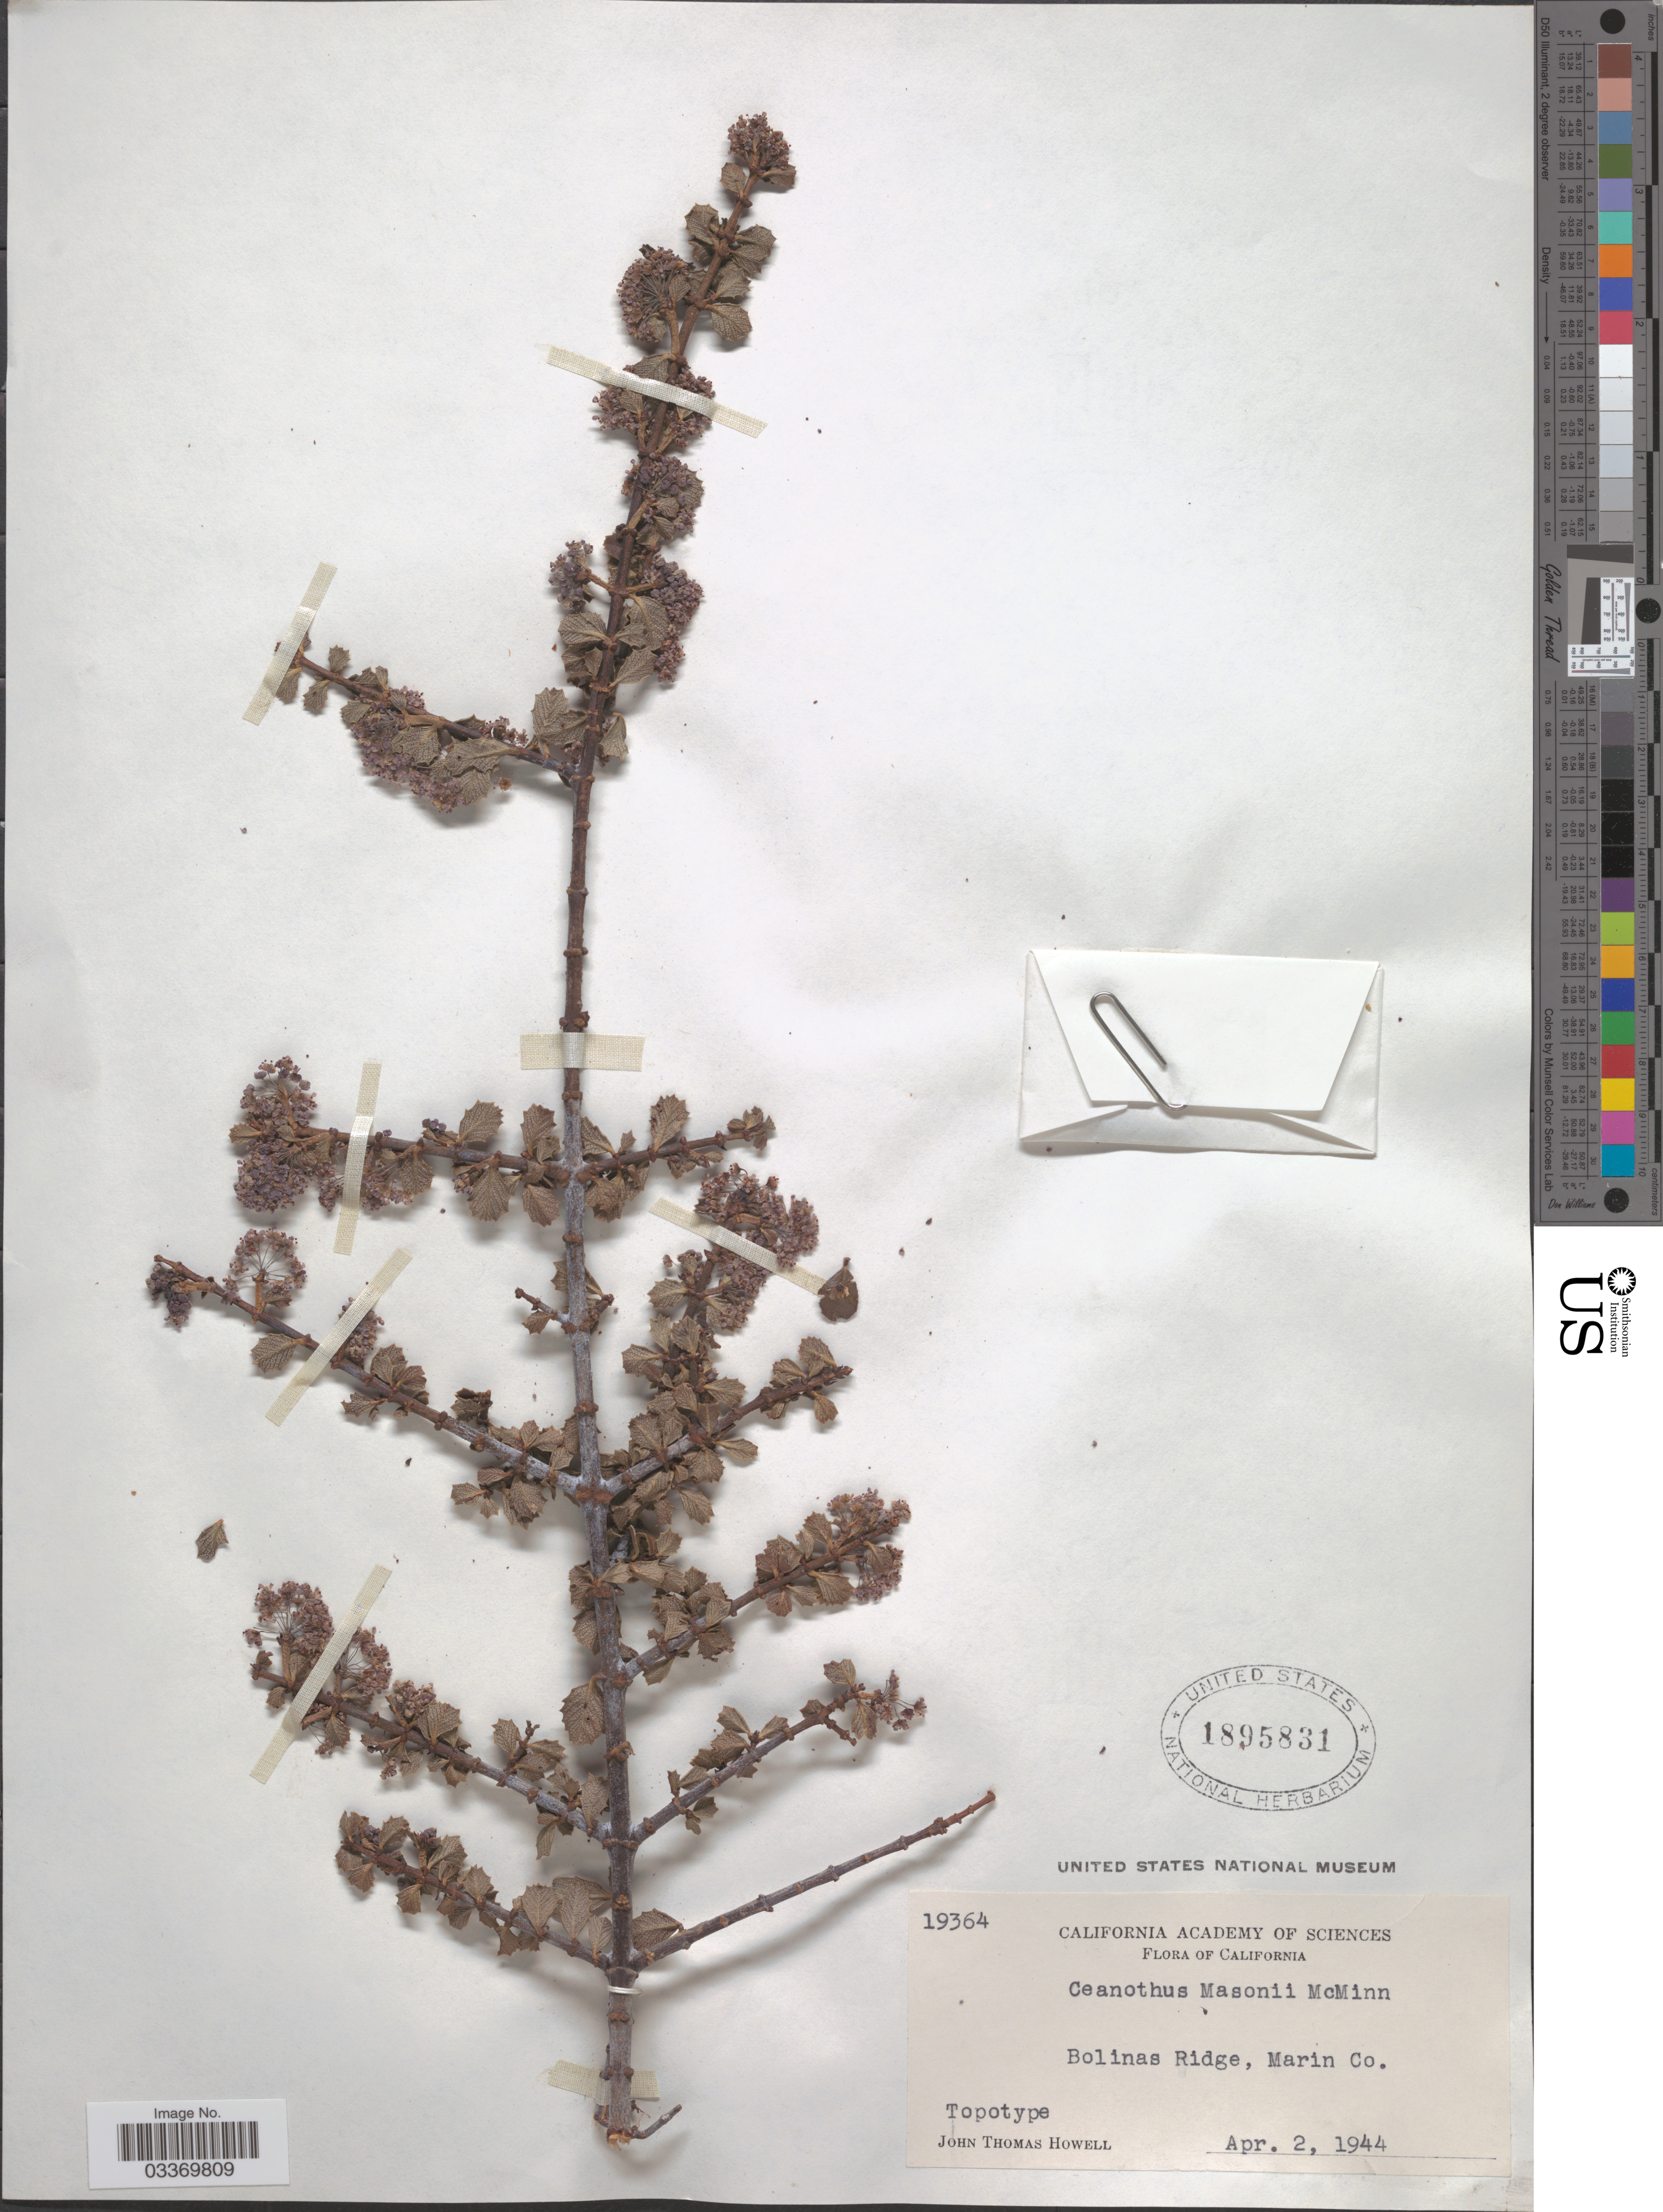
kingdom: Plantae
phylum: Tracheophyta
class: Magnoliopsida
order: Rosales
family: Rhamnaceae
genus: Ceanothus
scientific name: Ceanothus masonii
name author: McMinn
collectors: J. T. Howell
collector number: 19364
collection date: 1944-04-02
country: United States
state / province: California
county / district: Marin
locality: Bolinas Ridge, Marin Co.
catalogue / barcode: US 1895831